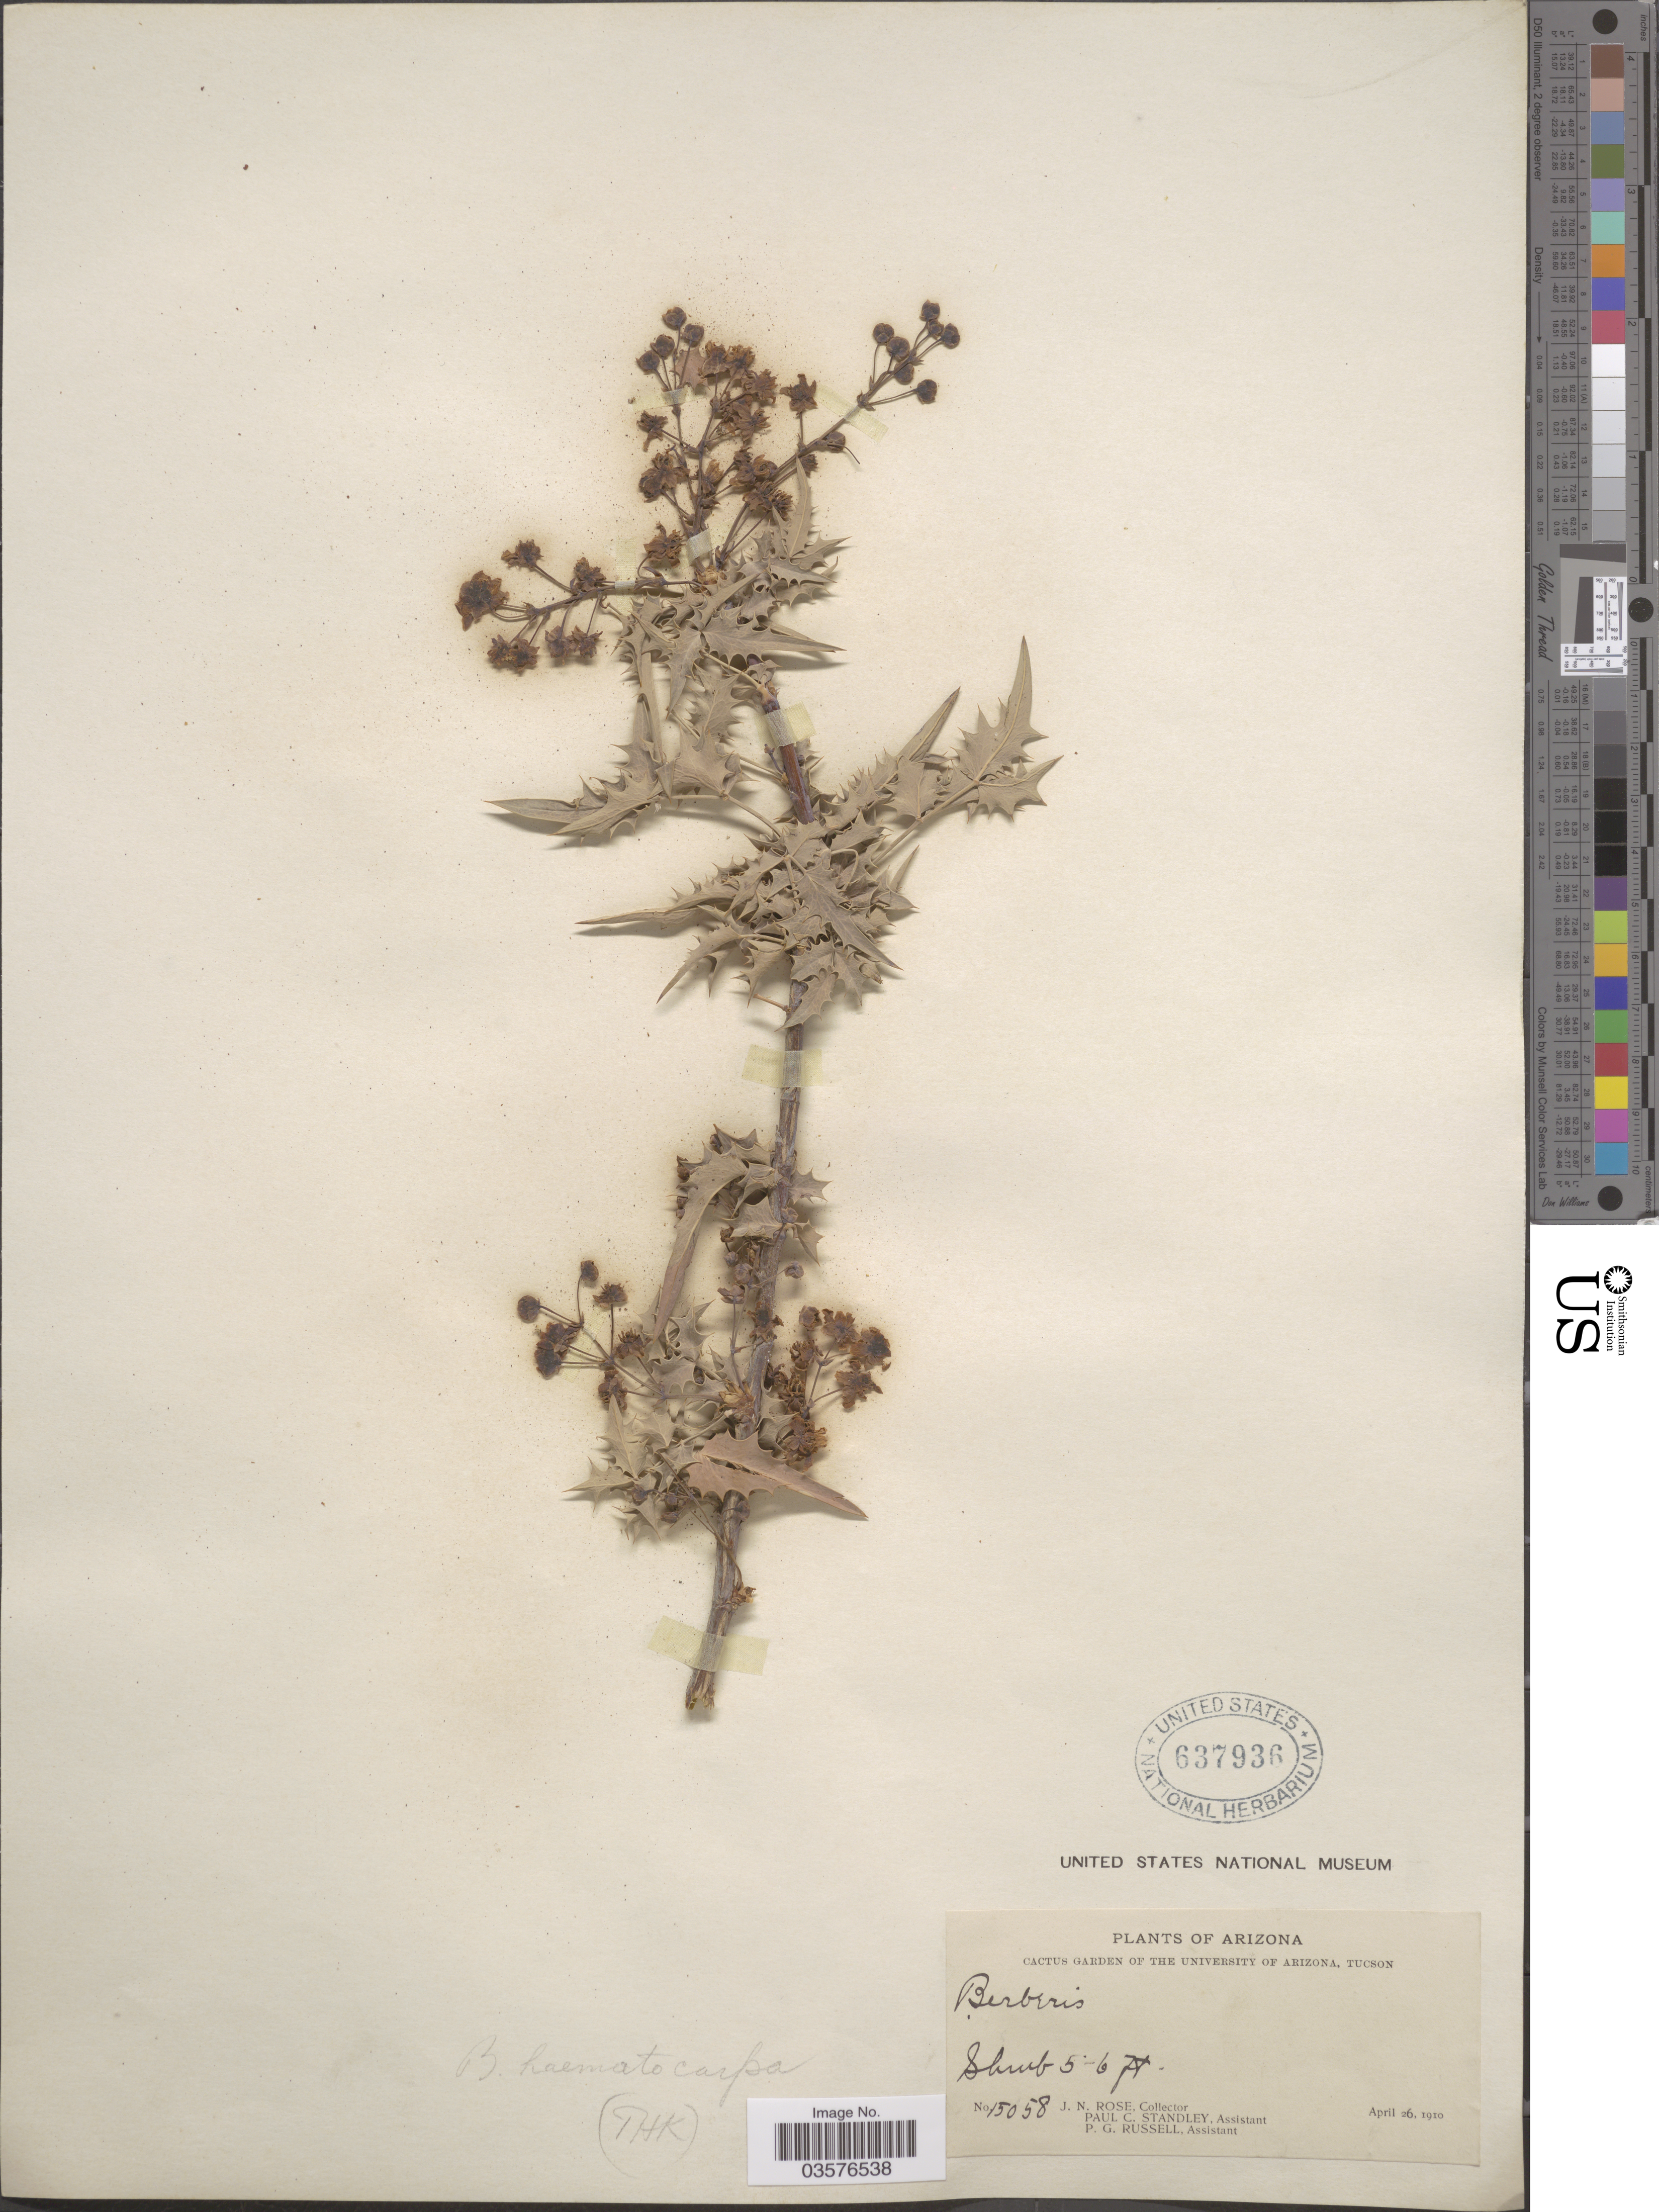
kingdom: Plantae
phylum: Tracheophyta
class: Magnoliopsida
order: Ranunculales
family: Berberidaceae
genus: Mahonia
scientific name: Mahonia haematocarpa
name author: (Wooton) Fedde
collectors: J. N. Rose, P. C. Standley & P. G. Russell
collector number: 15058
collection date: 1910-04-26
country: United States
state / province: Arizona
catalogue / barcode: US 637936